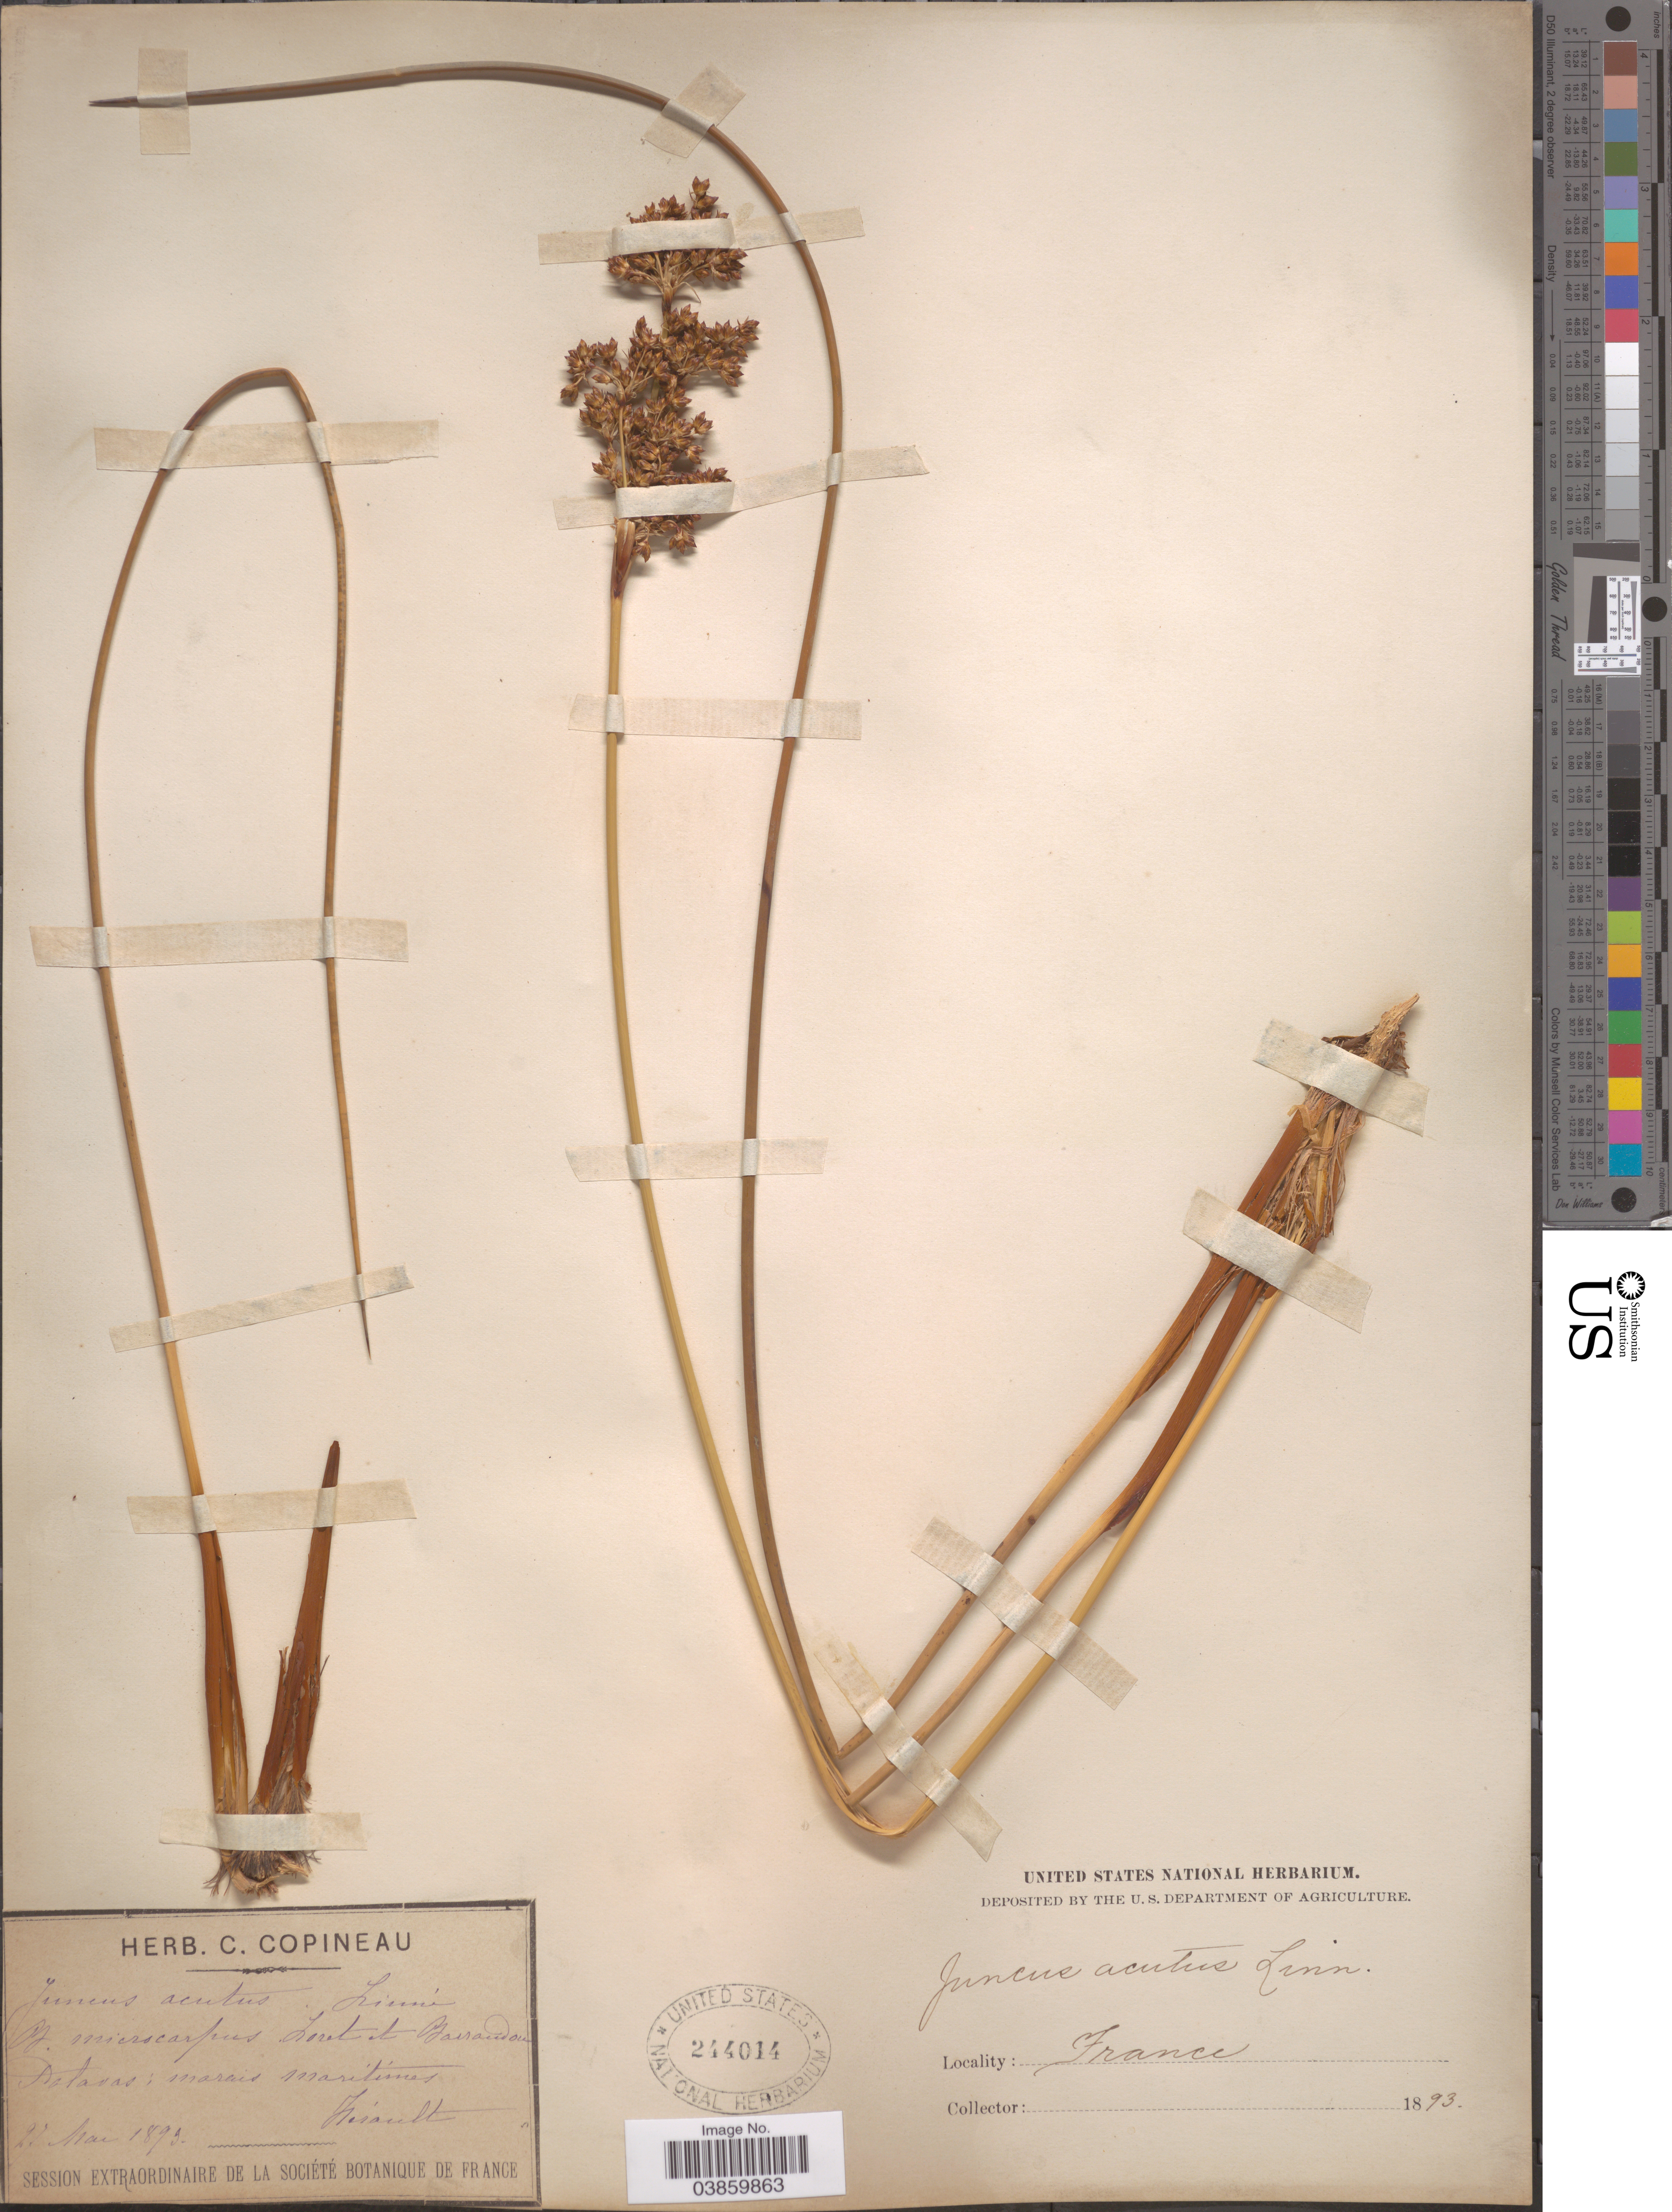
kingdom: Plantae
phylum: Tracheophyta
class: Liliopsida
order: Poales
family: Juncaceae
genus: Juncus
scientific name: Juncus acutus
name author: L.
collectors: -. Herault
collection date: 1893-05-27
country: France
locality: Palavas: morait [interpreted] Maritimes.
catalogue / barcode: US 244014